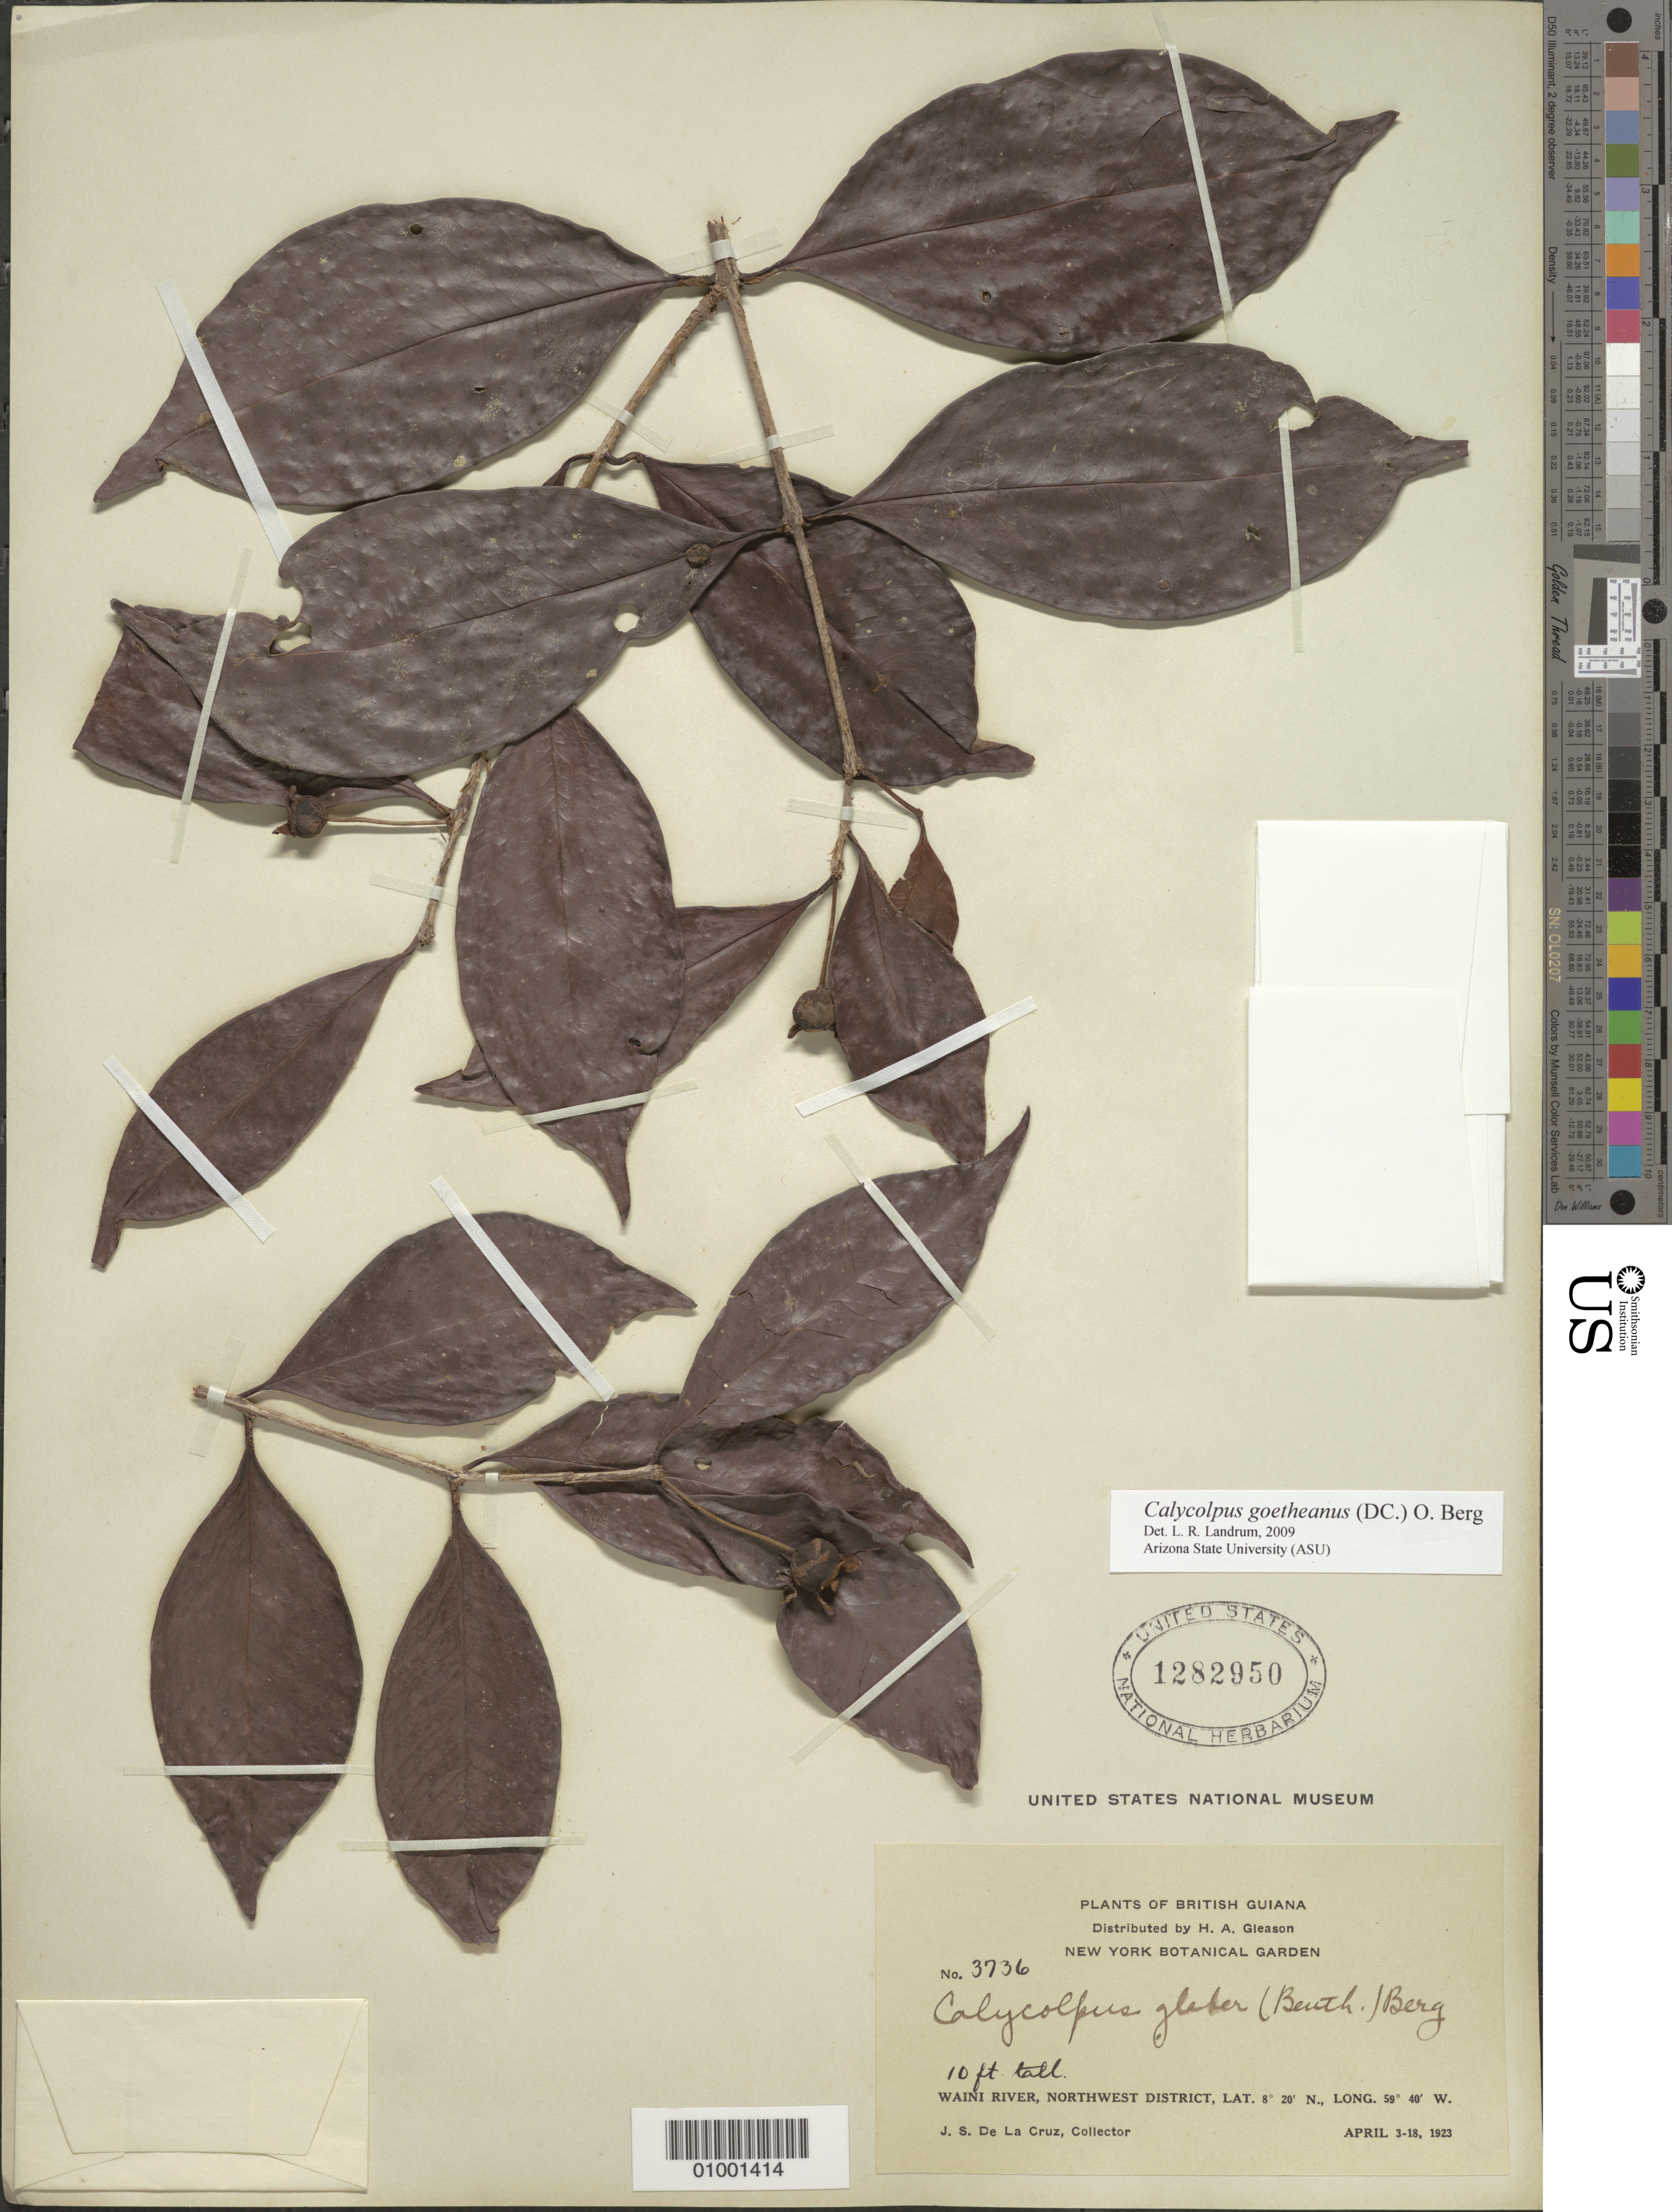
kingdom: Plantae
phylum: Tracheophyta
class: Magnoliopsida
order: Myrtales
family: Myrtaceae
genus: Calycolpus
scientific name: Calycolpus goetheanus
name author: (DC.) O. Berg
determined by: Landrum, L. R.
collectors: J. S. de la Cruz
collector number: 3736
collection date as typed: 3-Apr-23 to 18-Apr-23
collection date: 1923-04-03/1923-04-18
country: Guyana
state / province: Barima-Waini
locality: Waini R., NW District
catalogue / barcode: US 1282950